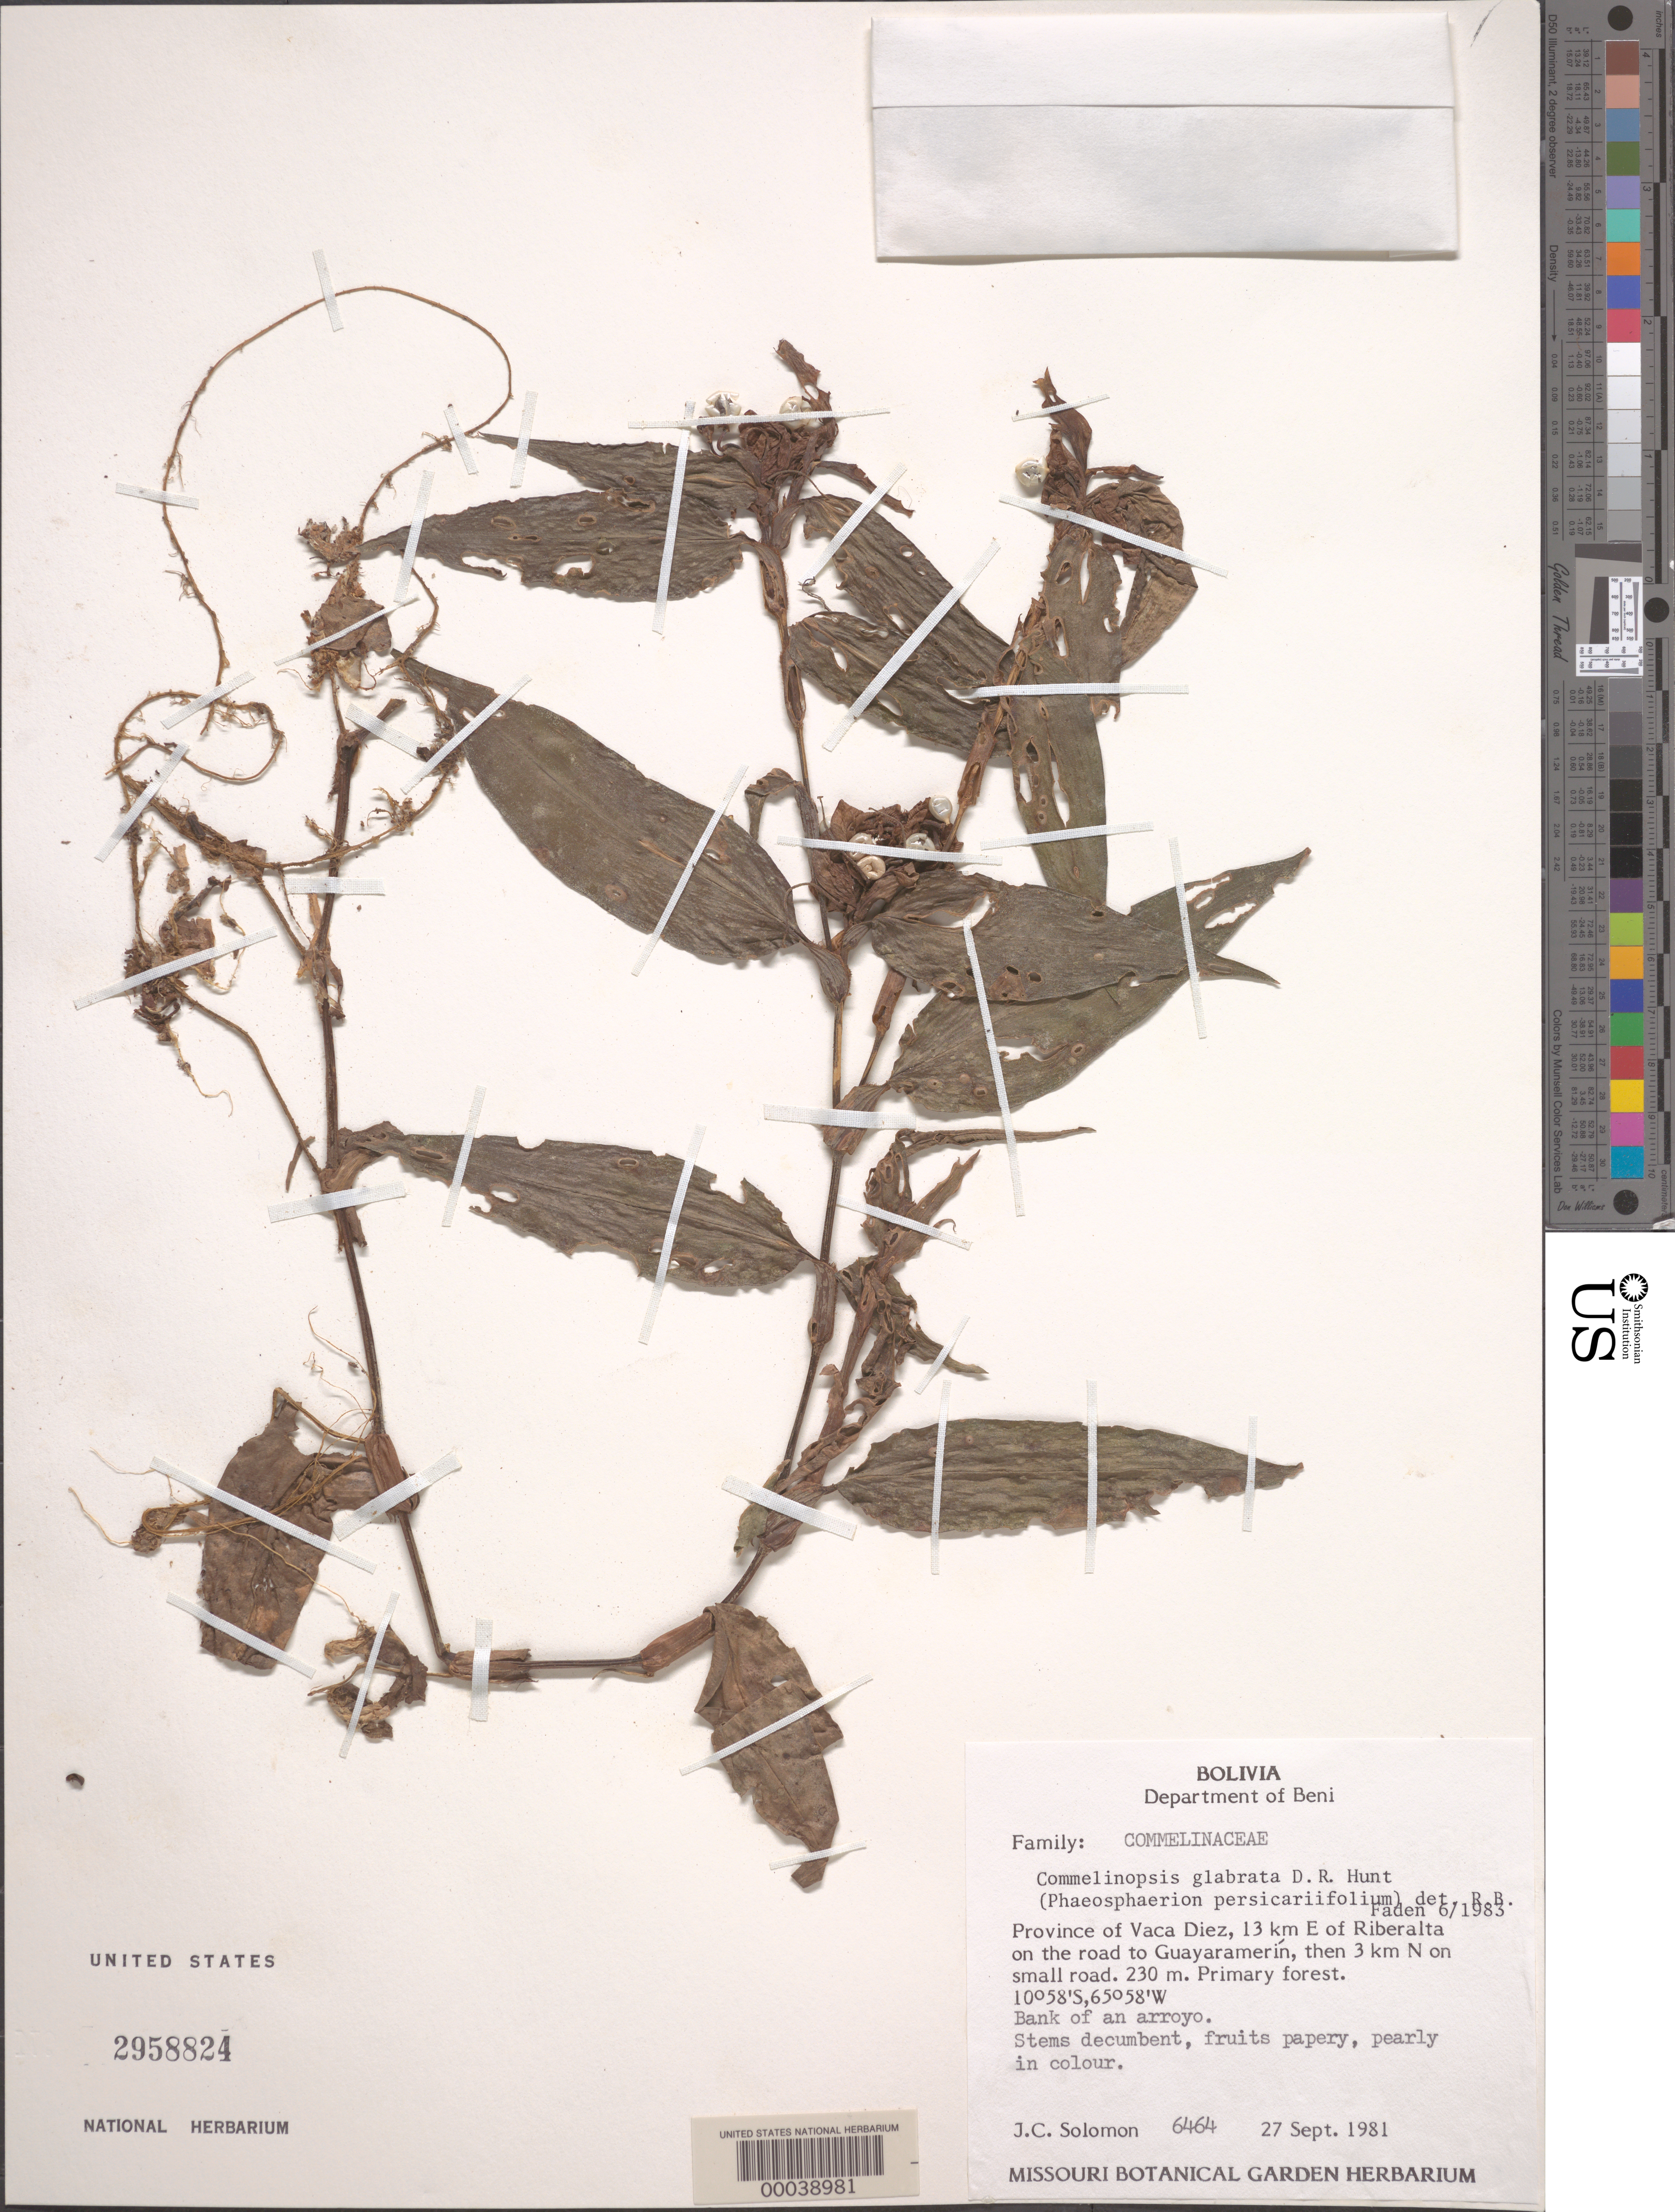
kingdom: Plantae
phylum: Tracheophyta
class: Liliopsida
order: Commelinales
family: Commelinaceae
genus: Commelina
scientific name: Commelina rufipes var. glabrata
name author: (D.R. Hunt) Faden & D.R. Hunt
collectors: J. C. Solomon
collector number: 6464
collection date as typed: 27 Sep 1981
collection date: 1981-09-27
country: Bolivia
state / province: Beni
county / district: Vaca Diez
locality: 13 km E of Riberalta on the road to Guayaramerin, then 3 km N on small road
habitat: Bank of an arroyo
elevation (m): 230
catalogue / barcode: US 2958824